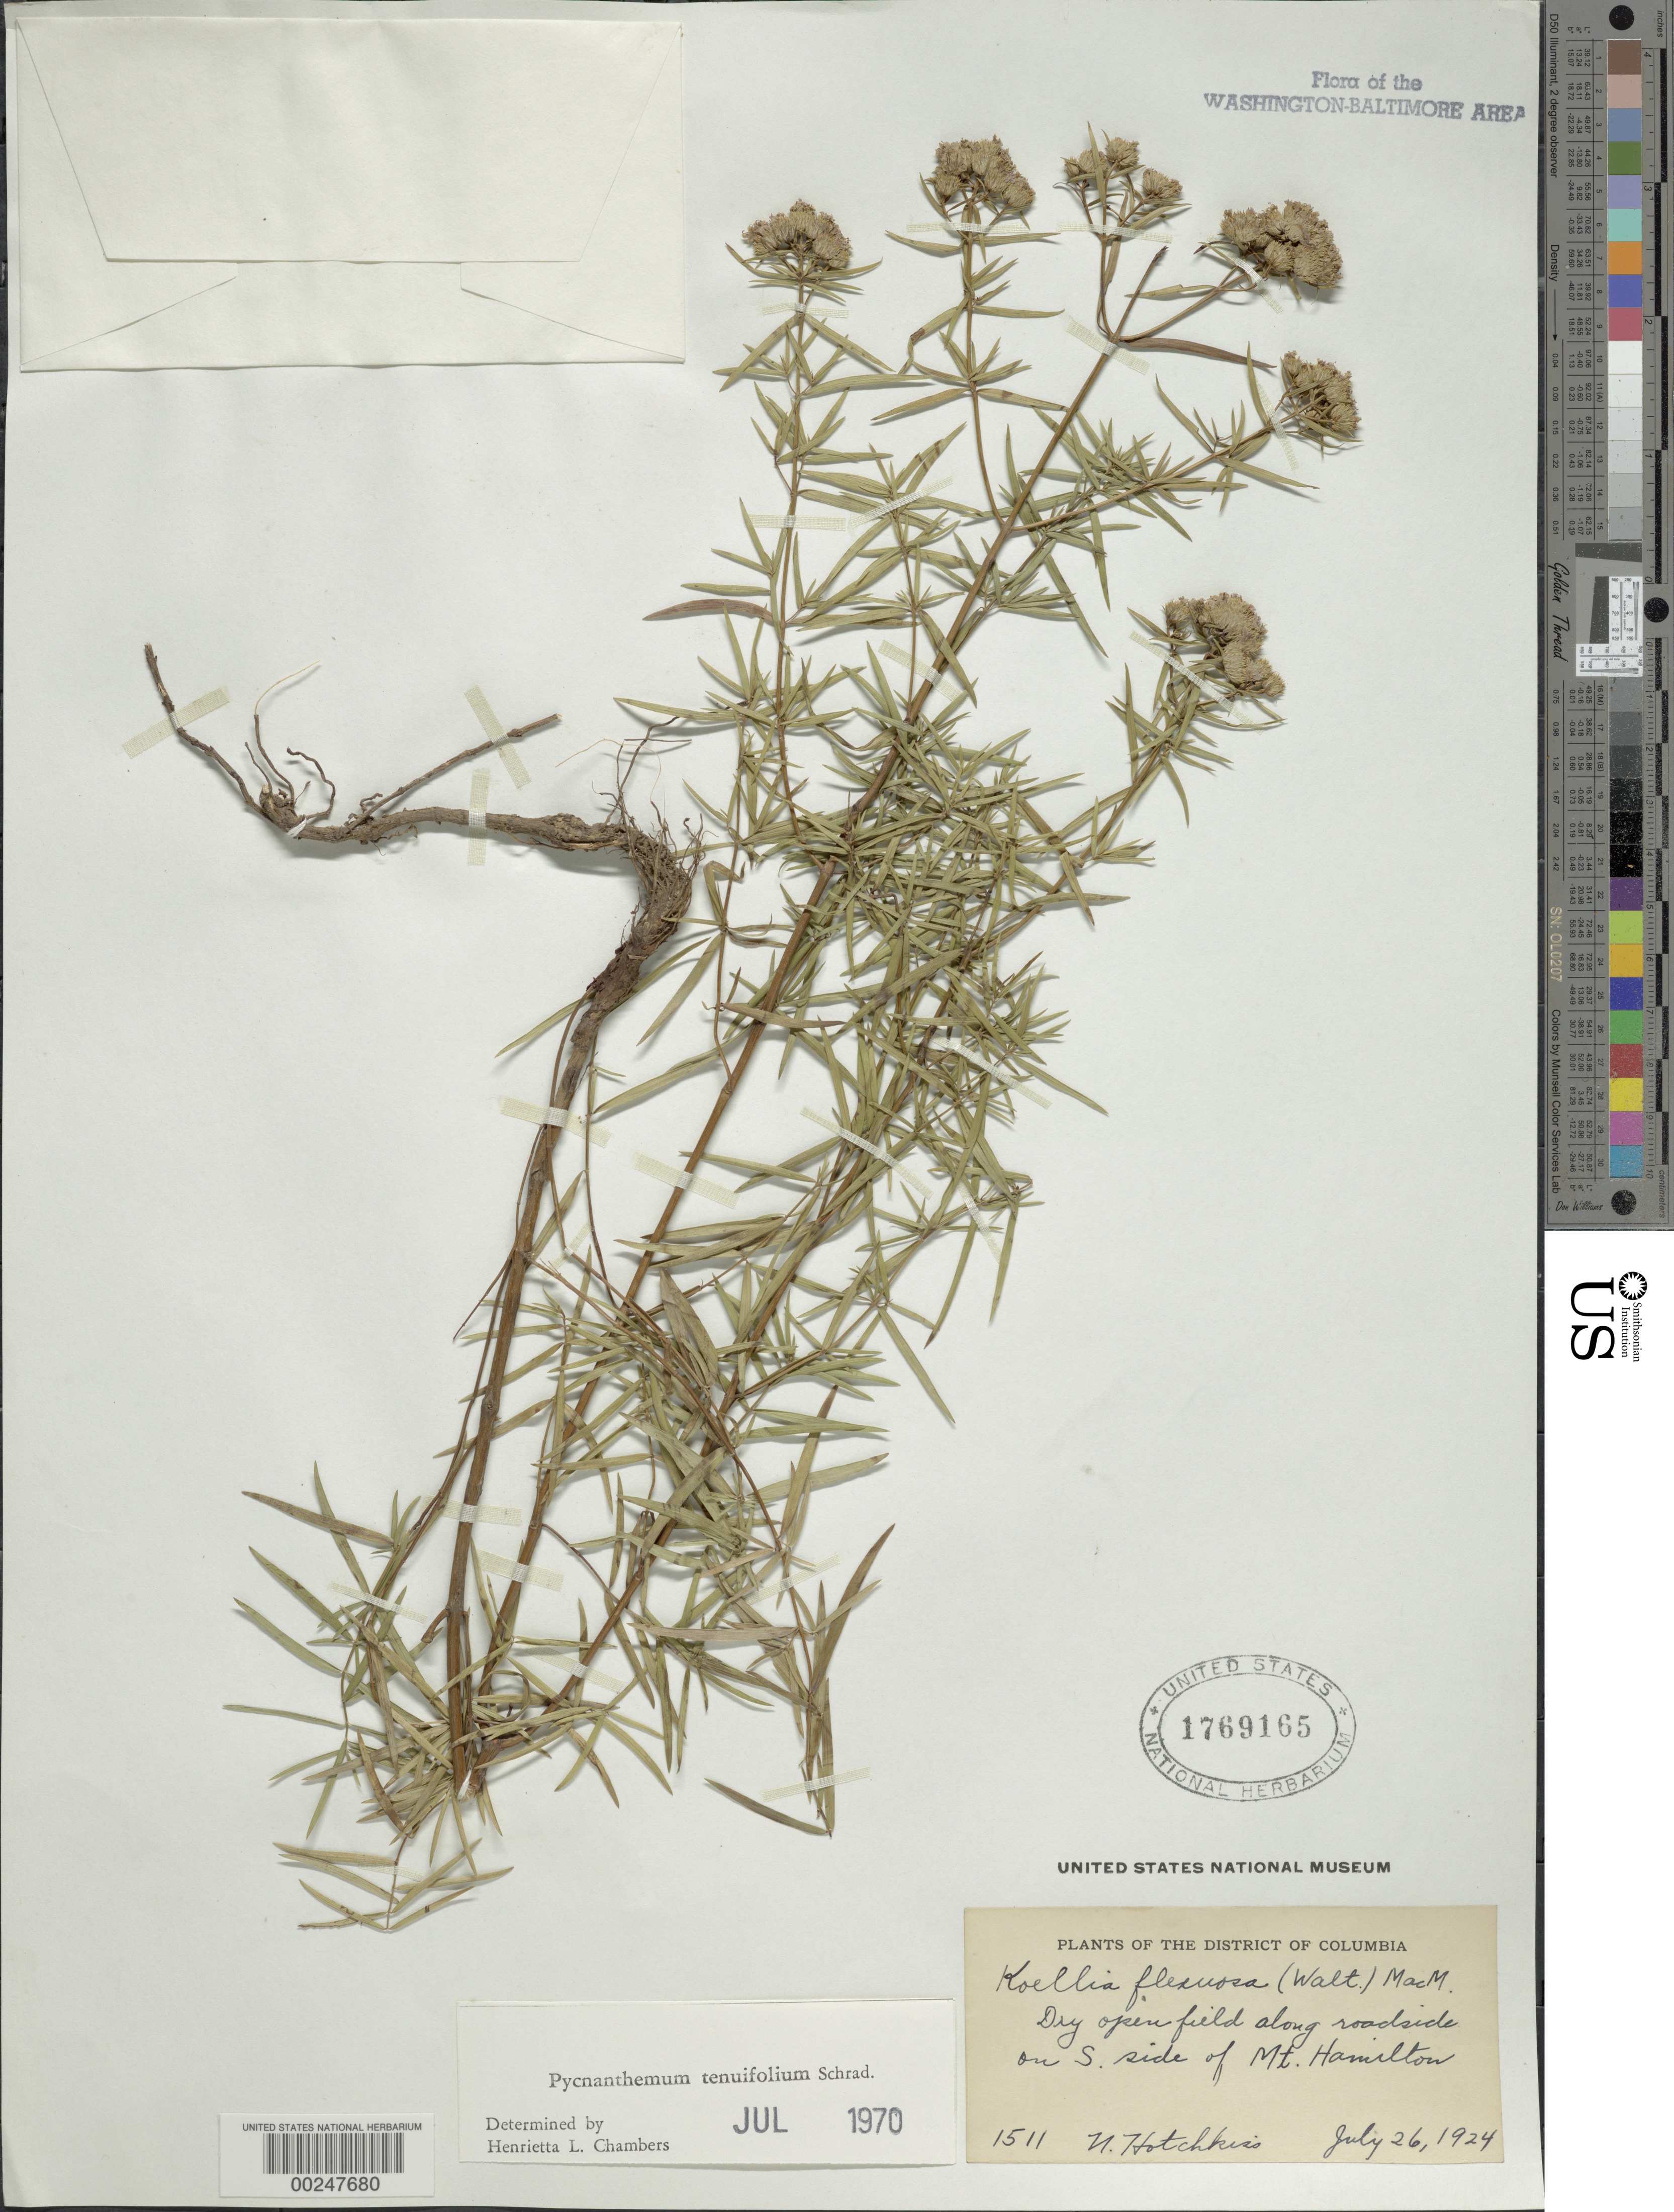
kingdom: Plantae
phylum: Tracheophyta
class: Magnoliopsida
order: Lamiales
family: Lamiaceae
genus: Pycnanthemum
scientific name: Pycnanthemum tenuifolium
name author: Schrad.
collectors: N. Hotchkiss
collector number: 1511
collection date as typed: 26 Jul 1924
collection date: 1924-07-26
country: United States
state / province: District of Columbia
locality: S side of Mt Hamilton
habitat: Dry open field along roadside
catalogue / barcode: US 1769165